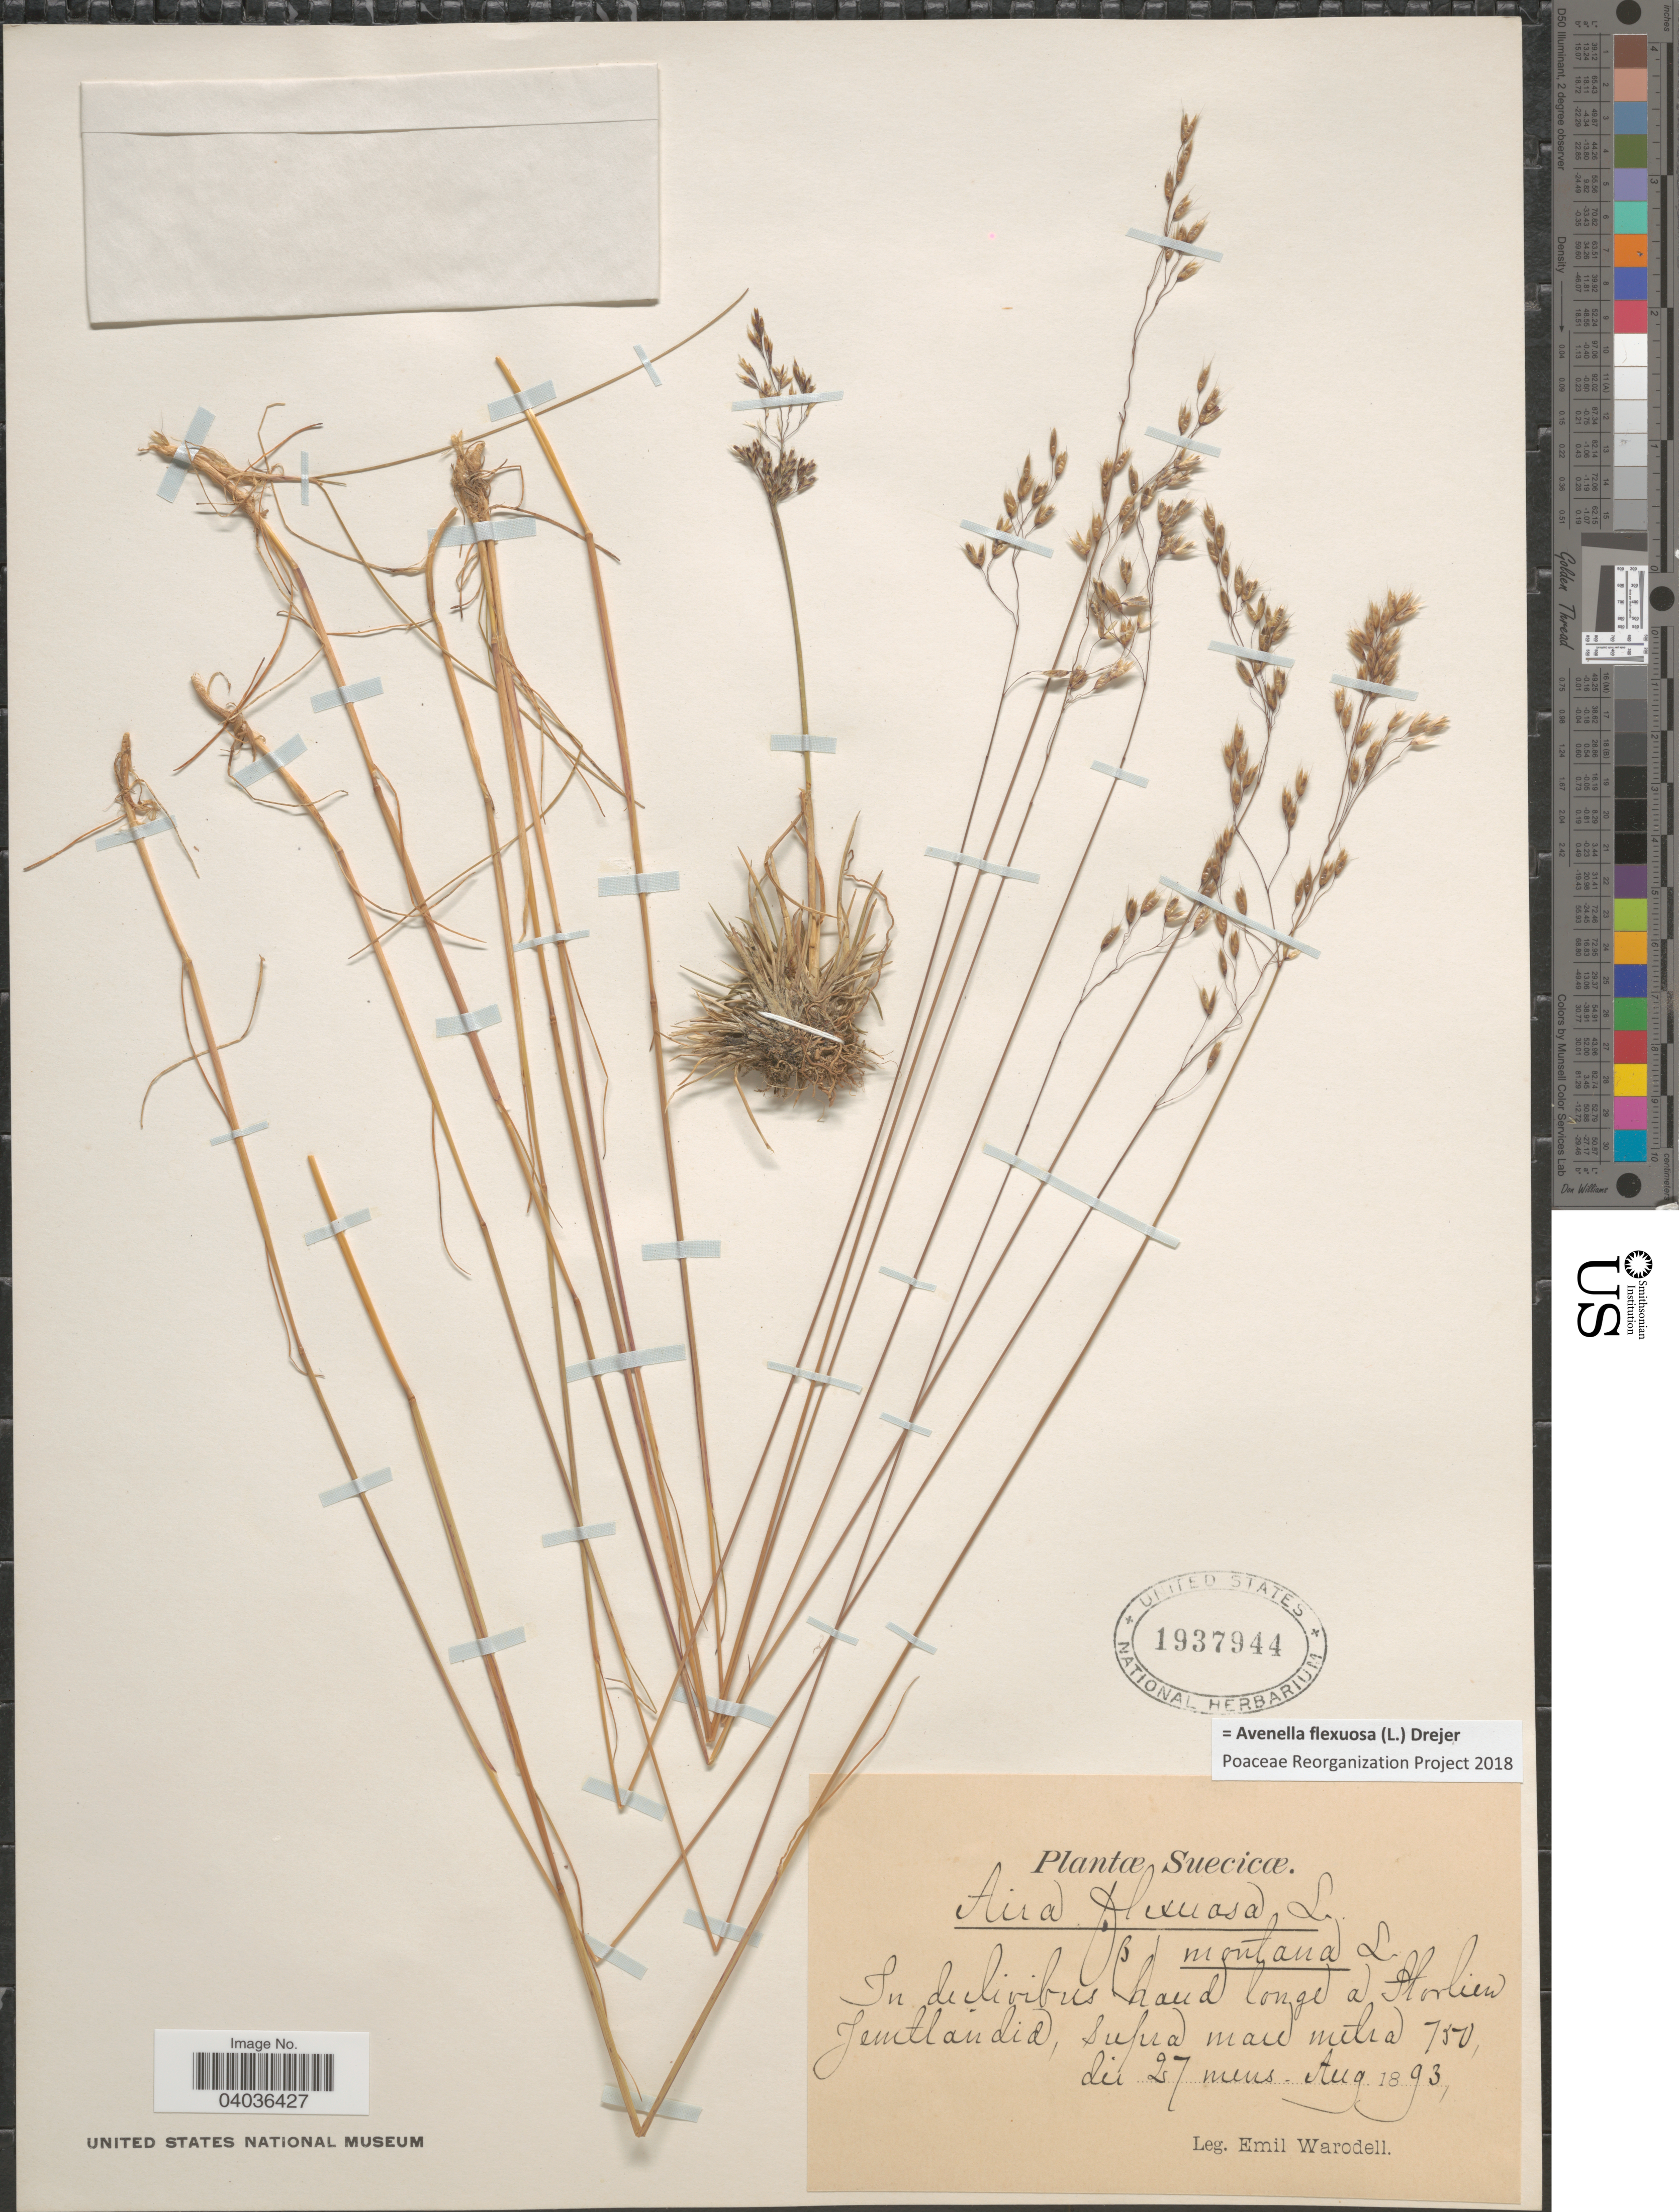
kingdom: Plantae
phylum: Tracheophyta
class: Liliopsida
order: Poales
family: Poaceae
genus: Avenella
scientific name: Avenella flexuosa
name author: (L.) Drejer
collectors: E. Warodell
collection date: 1893-08-27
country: Sweden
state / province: Jämtland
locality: Suecicæ. In declivibus haud longe a Slotlien Jemtlandia.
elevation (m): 750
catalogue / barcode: US 1937944